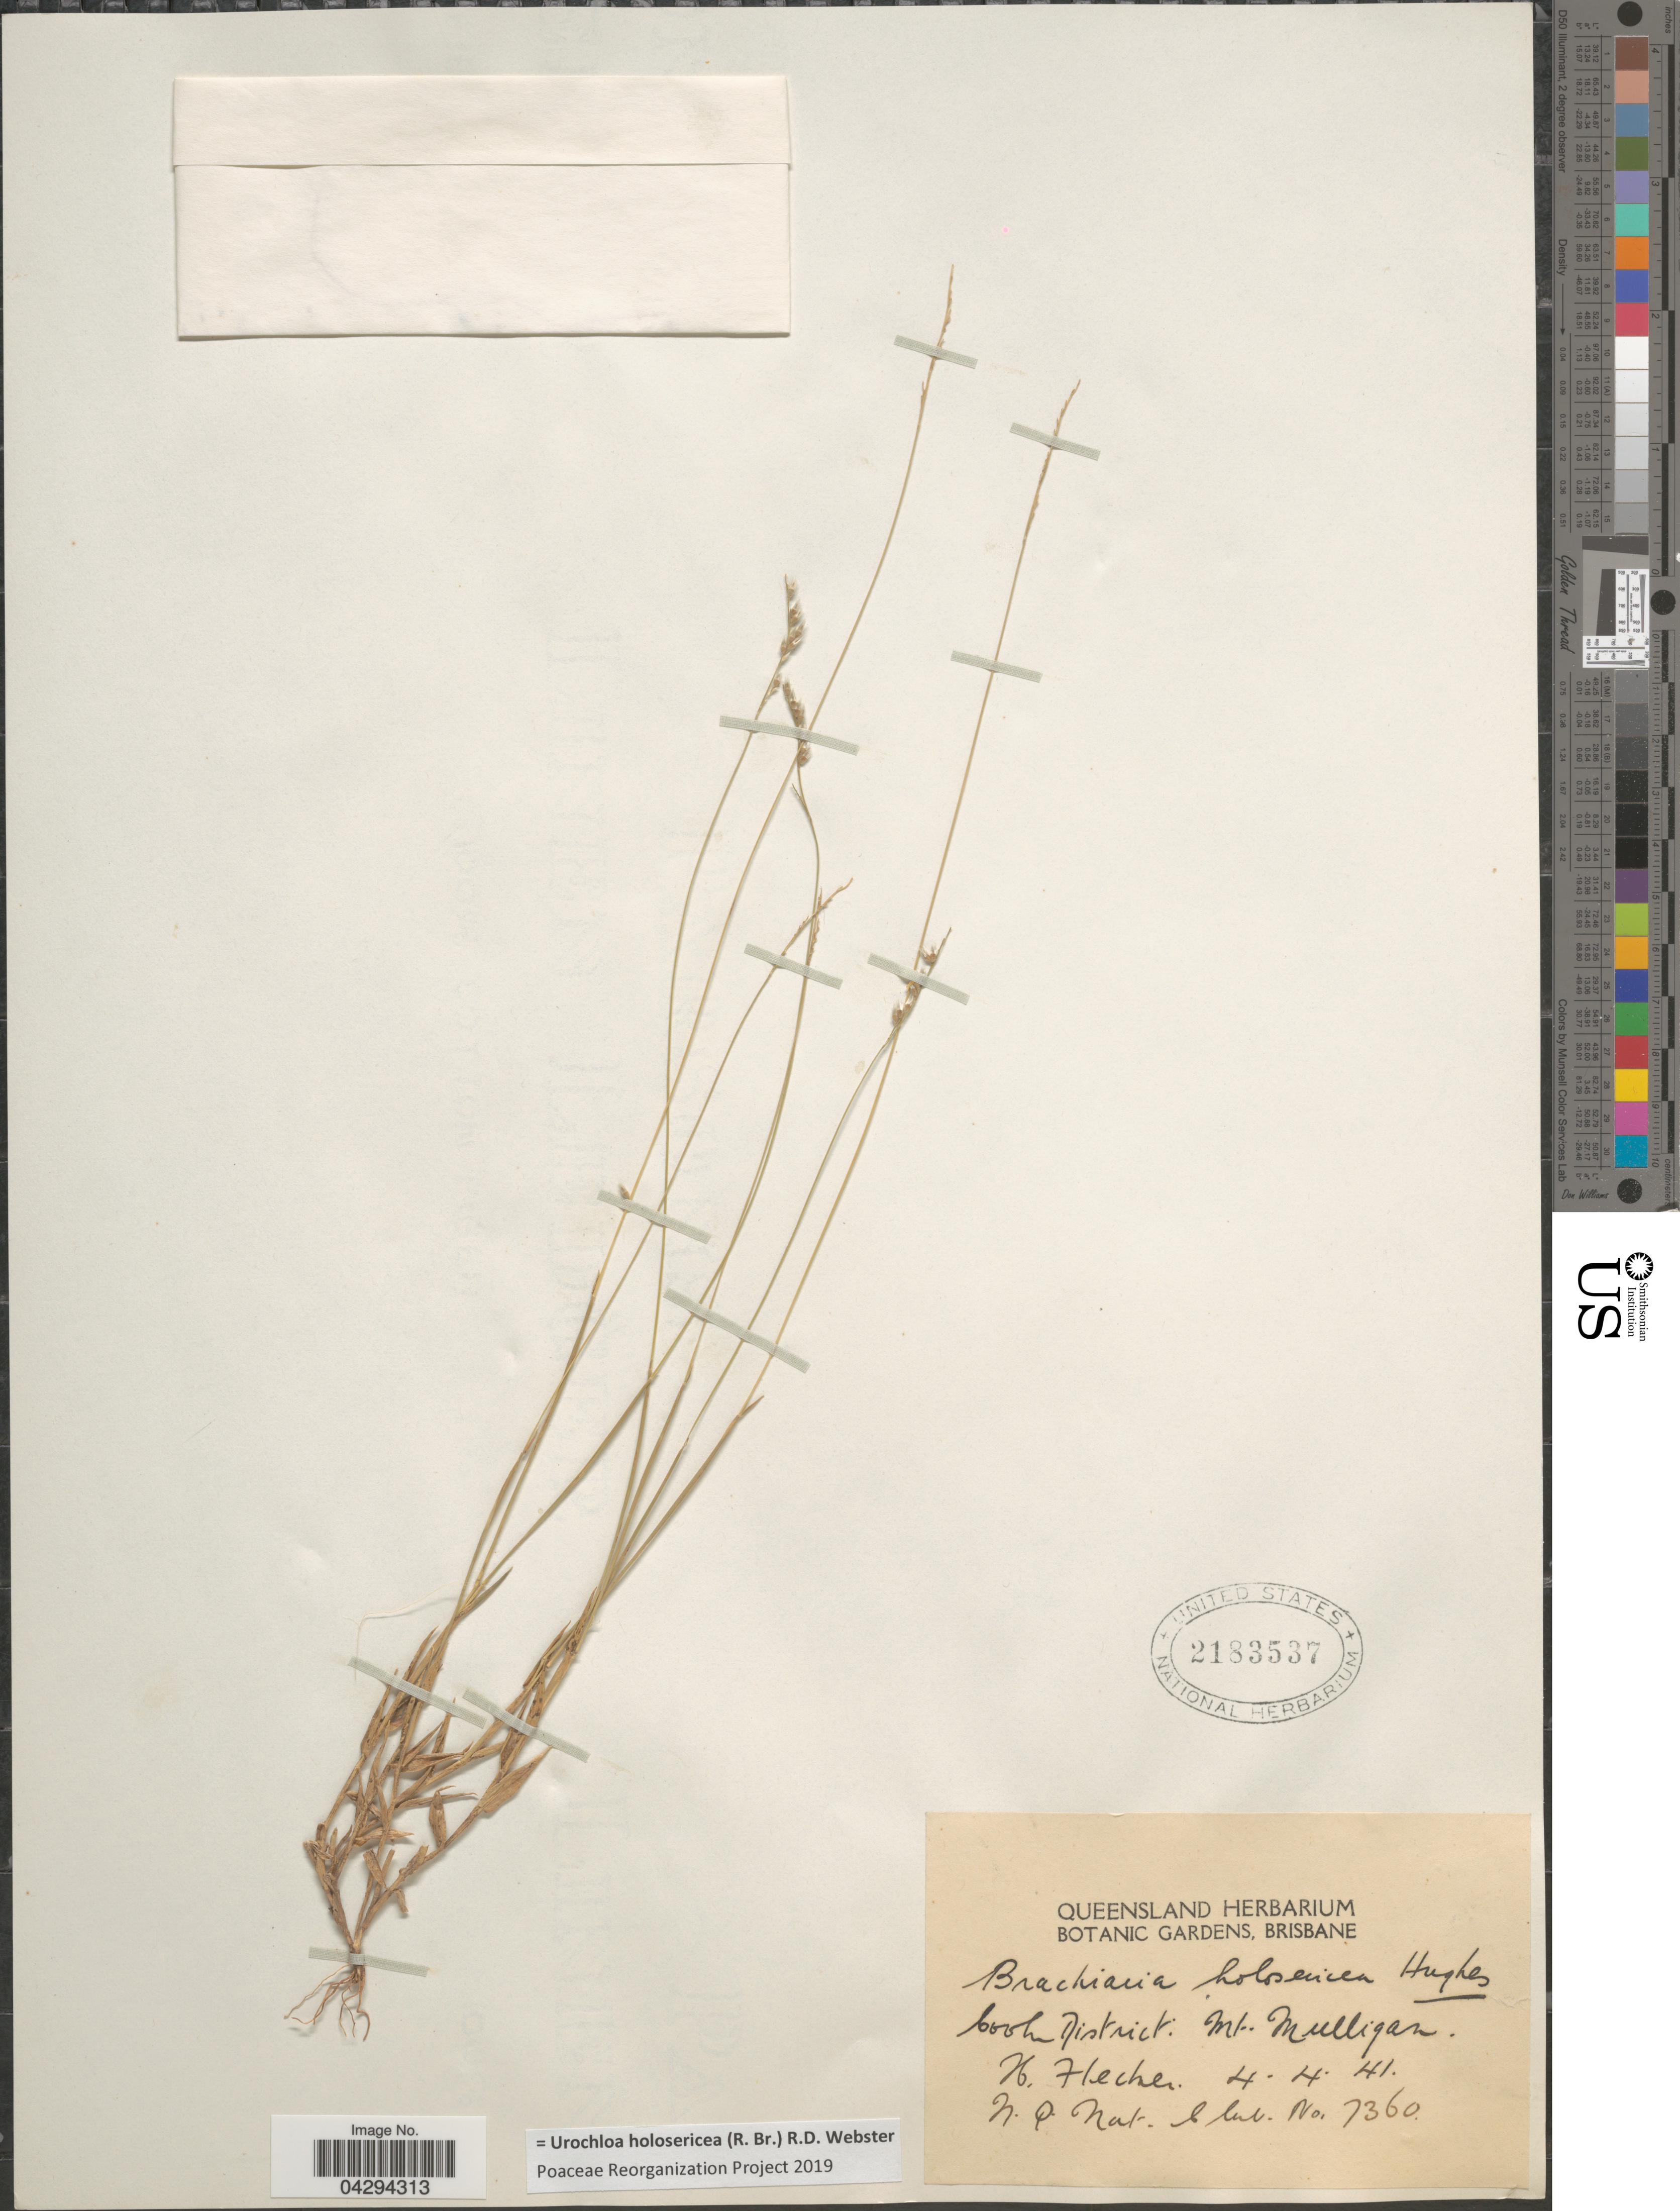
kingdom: Plantae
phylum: Tracheophyta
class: Liliopsida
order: Poales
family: Poaceae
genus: Urochloa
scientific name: Urochloa holosericea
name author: (R. Br.) R.D. Webster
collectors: H. Flecher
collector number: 7360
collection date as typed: Transcribed d/m/y: 4/4/41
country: Australia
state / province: Queensland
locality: Cook District. Mt. Mulligan.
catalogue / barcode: US 2183537